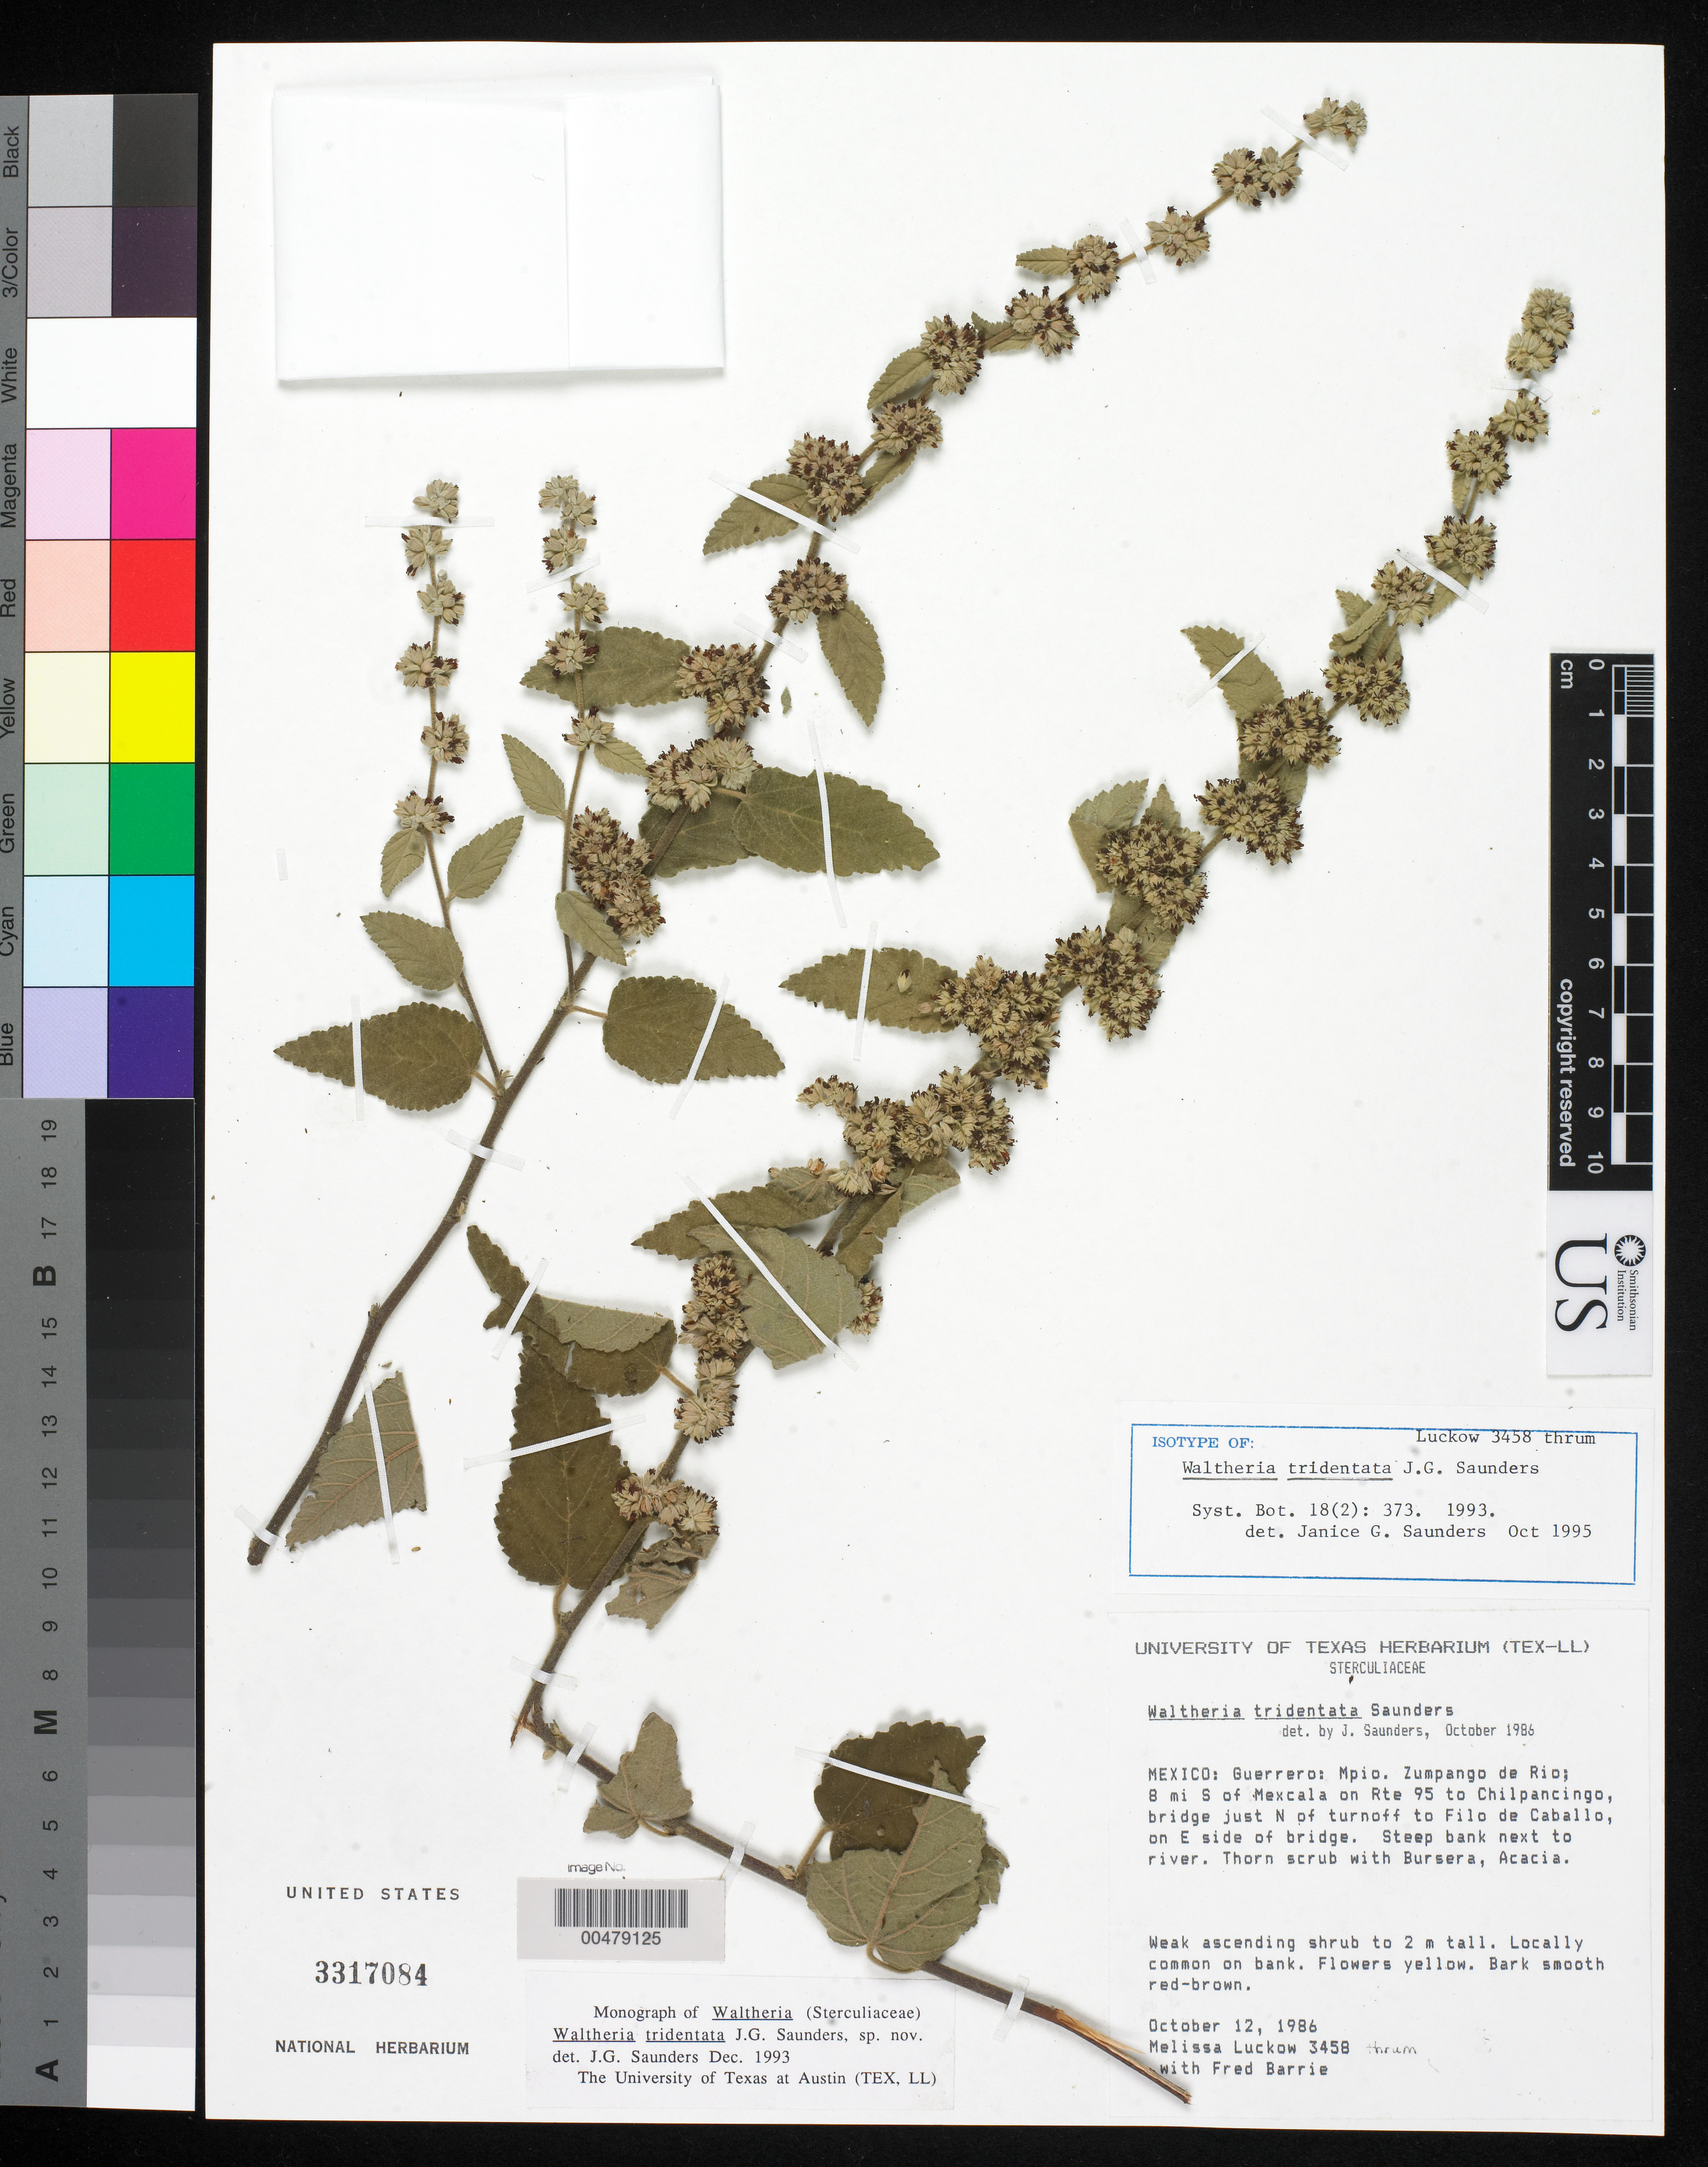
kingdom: Plantae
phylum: Tracheophyta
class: Magnoliopsida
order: Malvales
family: Malvaceae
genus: Waltheria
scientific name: Waltheria tridentata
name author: J.G. Saunders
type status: Isotype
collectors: M. A. Luckow & F. Barris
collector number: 3458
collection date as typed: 12 Oct 1986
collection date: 1986-10-12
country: Mexico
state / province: Guerrero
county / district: Zumpango del Rio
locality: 8 mi S of Mexcala on rte 95 to Chilpancingo, bridge just N of turnoff to Filo de Caballo on E side of bridge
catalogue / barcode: US 3317084